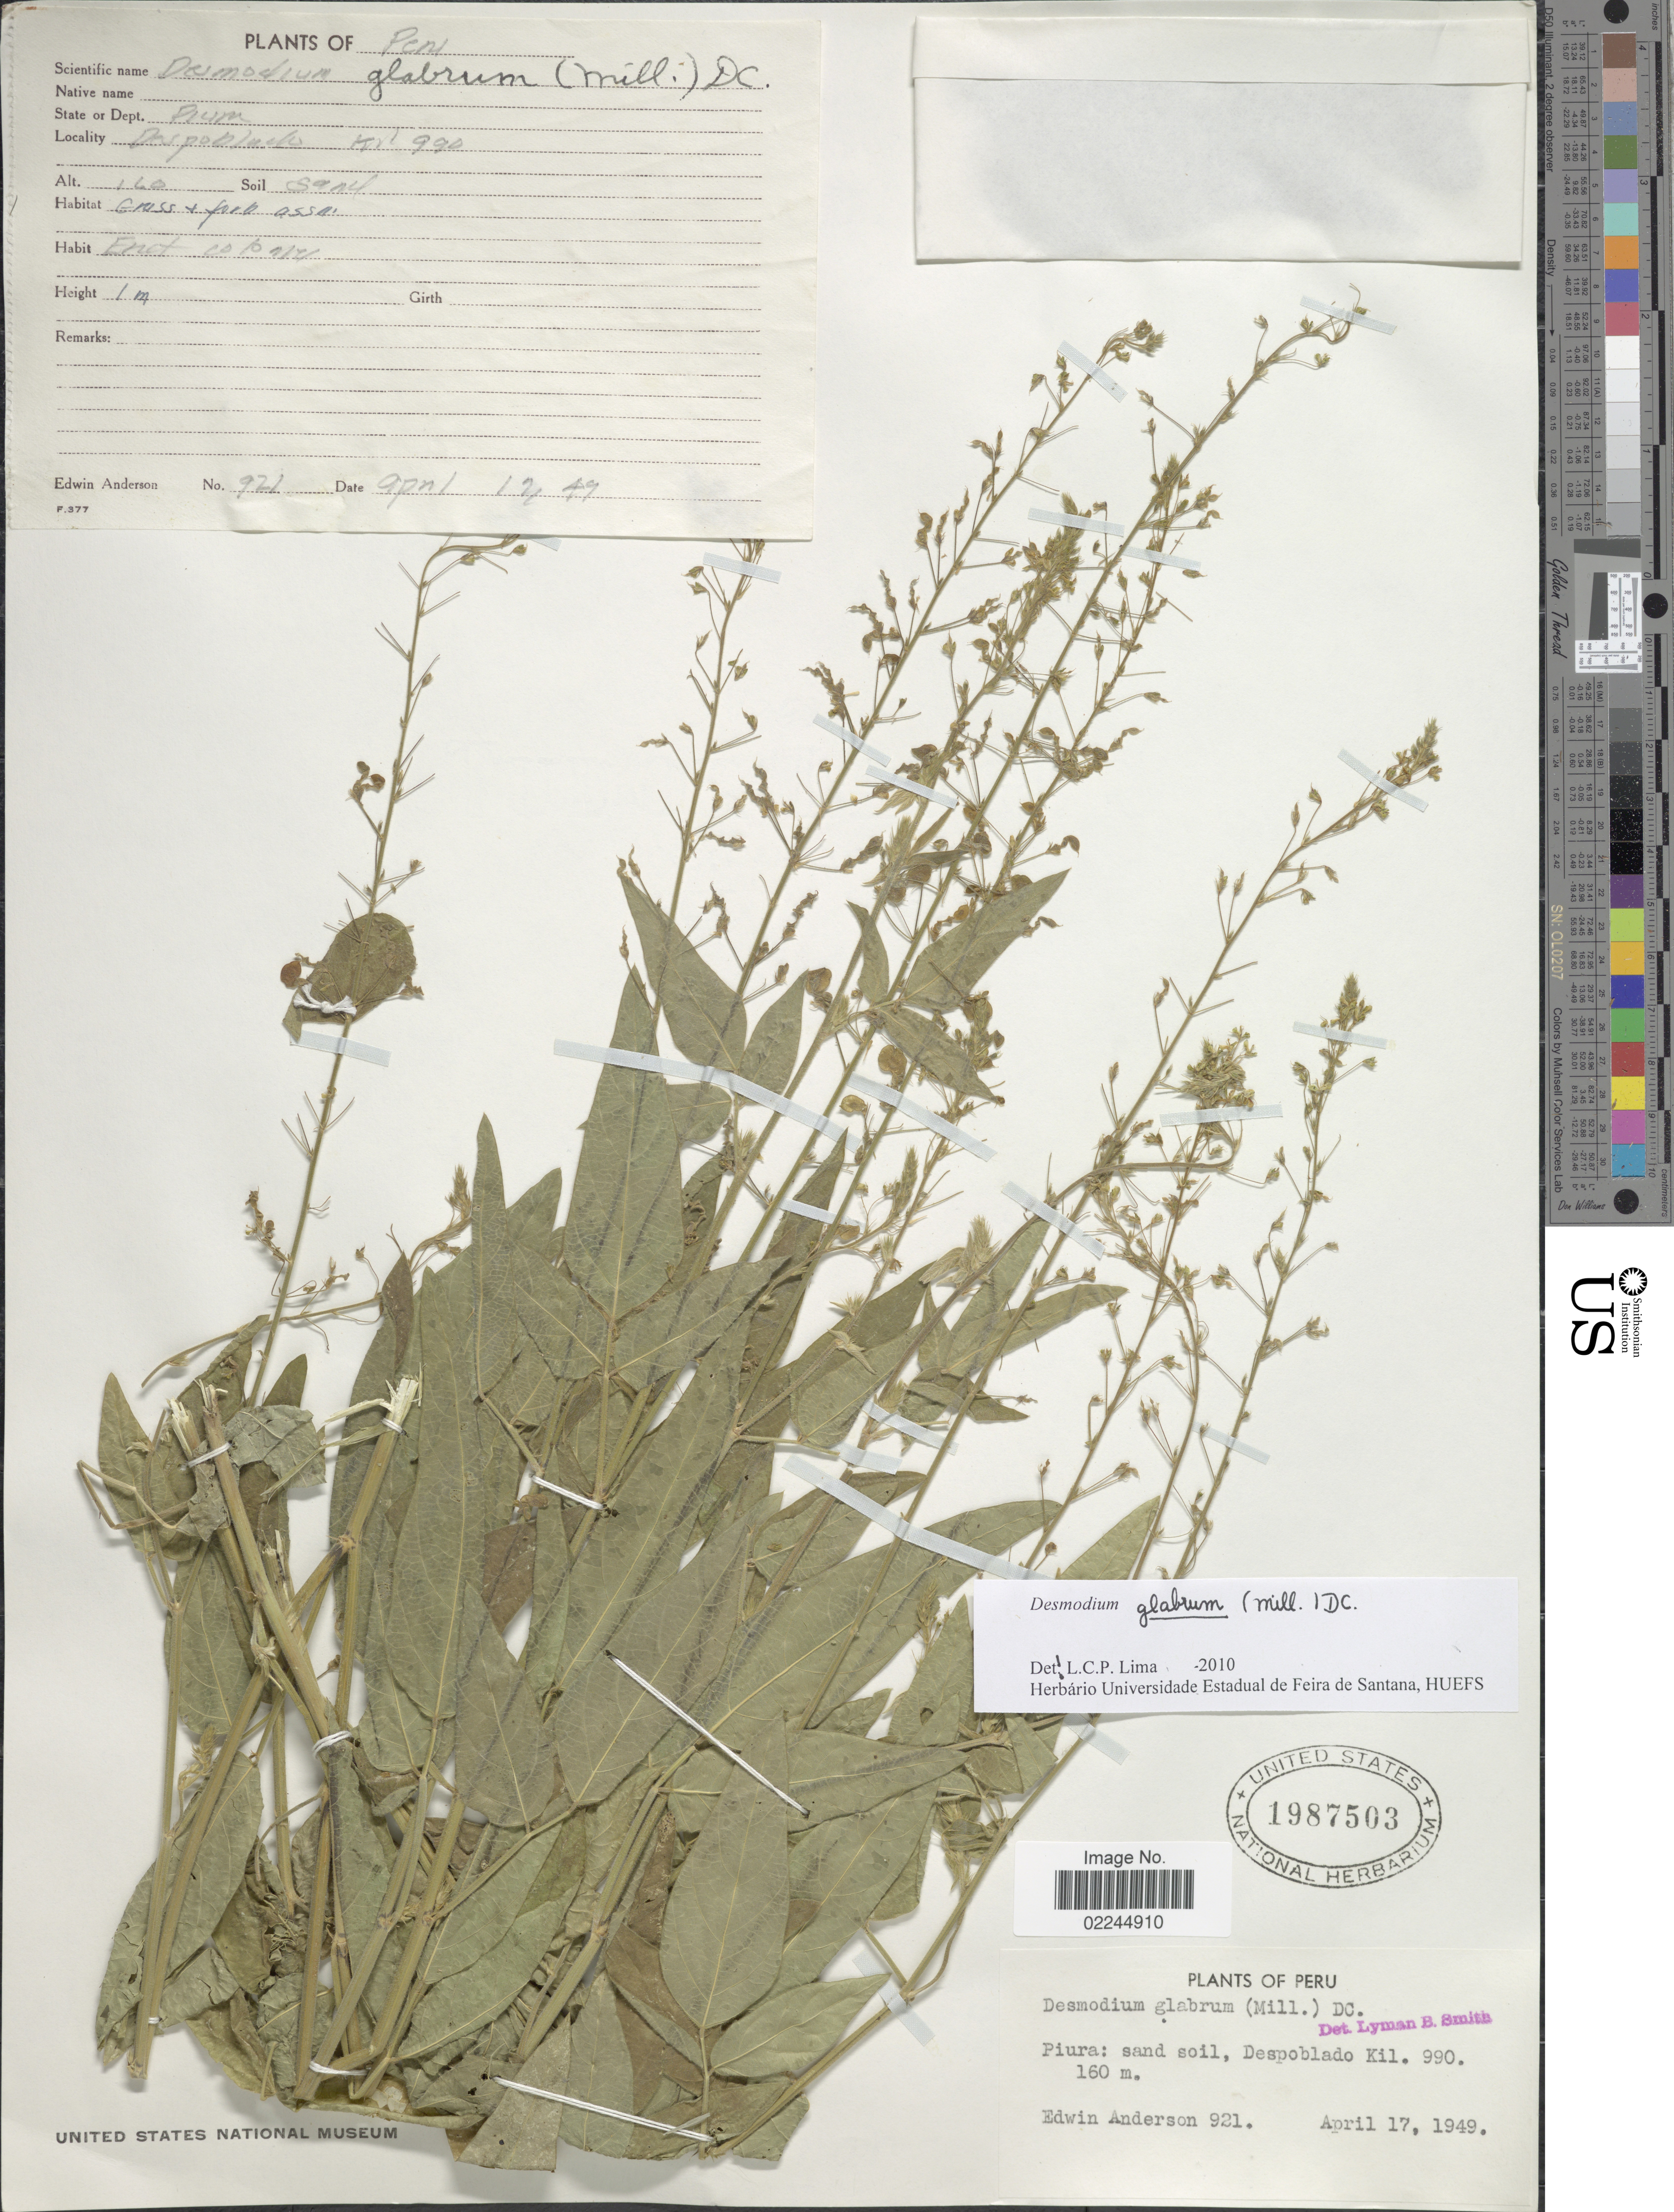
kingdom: Plantae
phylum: Tracheophyta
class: Magnoliopsida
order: Fabales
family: Fabaceae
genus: Desmodium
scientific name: Desmodium glabrum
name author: (Mill.) DC.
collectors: E. Anderson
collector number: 921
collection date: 1949-04-17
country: Peru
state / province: Piura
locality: Despoblado Kil 990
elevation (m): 160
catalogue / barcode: US 1987503